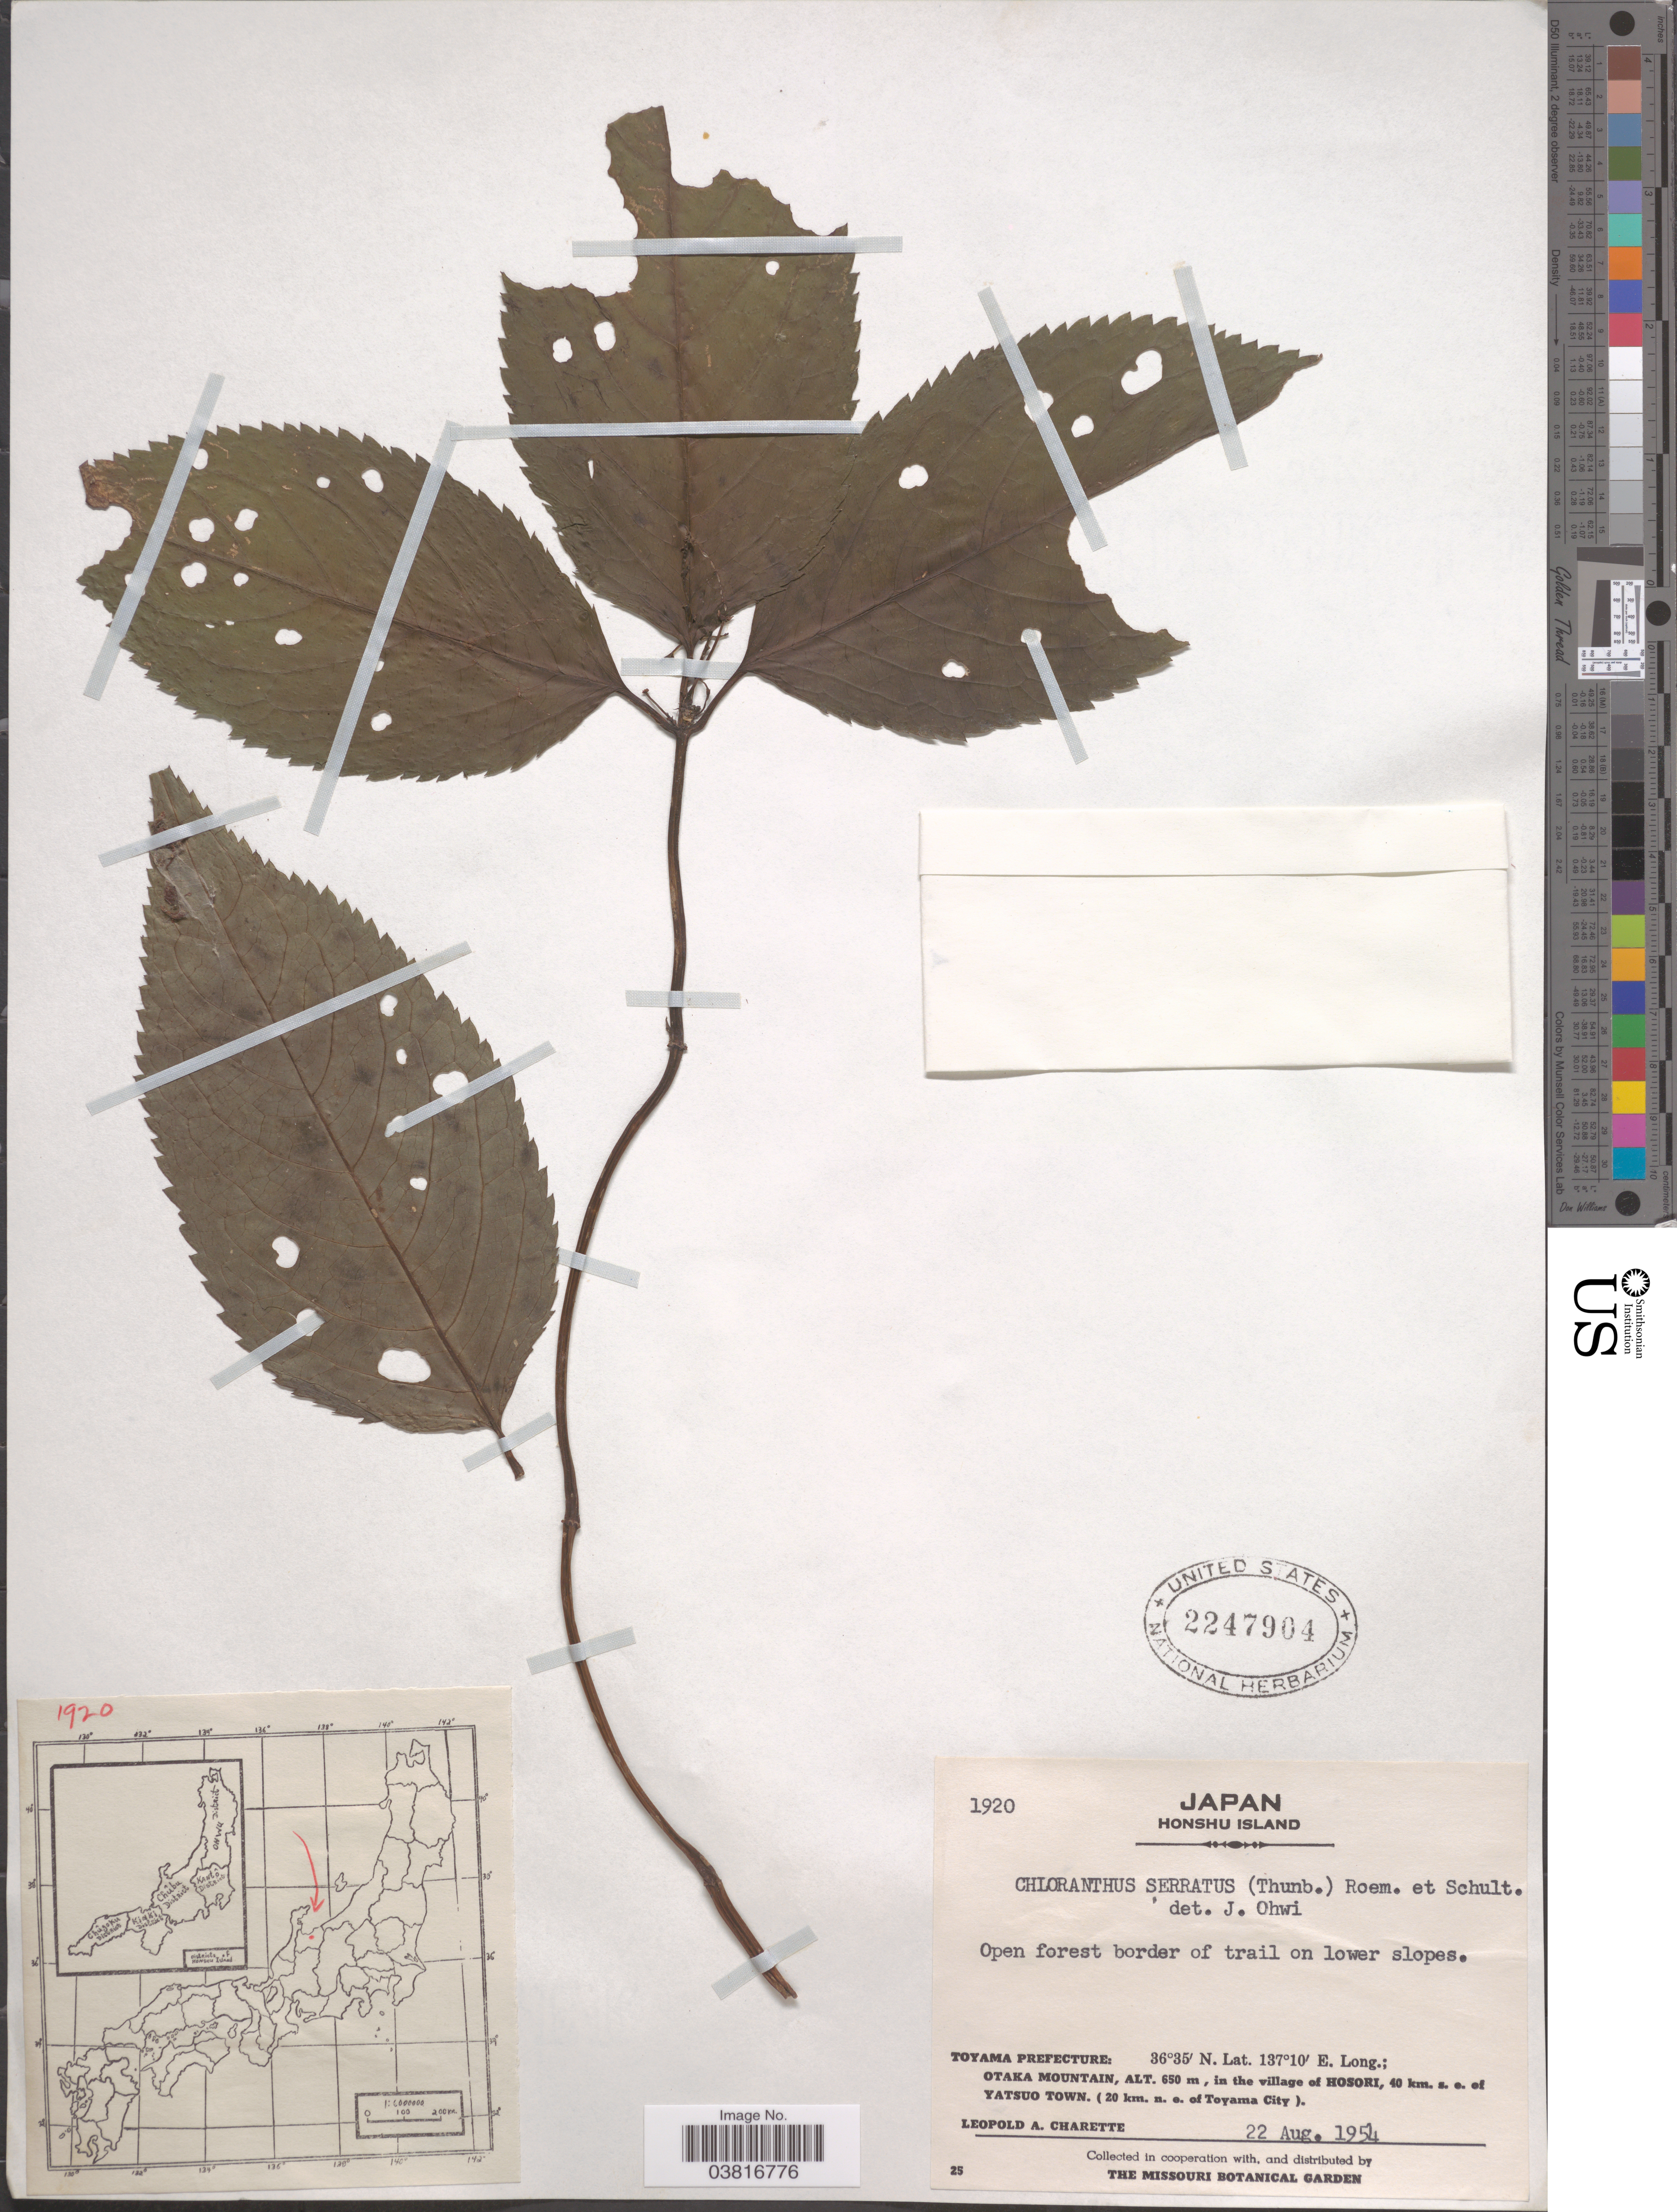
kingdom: Plantae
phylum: Tracheophyta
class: Magnoliopsida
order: Chloranthales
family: Chloranthaceae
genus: Chloranthus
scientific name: Chloranthus serratus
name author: (Thunb.) Roem. & Schult.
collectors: L. A. Charette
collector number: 1920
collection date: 1954-08-22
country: Japan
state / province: Toyama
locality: Honshu Island. Toyama Prefecture: Otaka Mountain, in the village of Hosori, 40 km. s. e. of Yatsuo Town (20 km. n. e. of Toyama City).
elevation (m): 650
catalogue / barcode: US 2247904